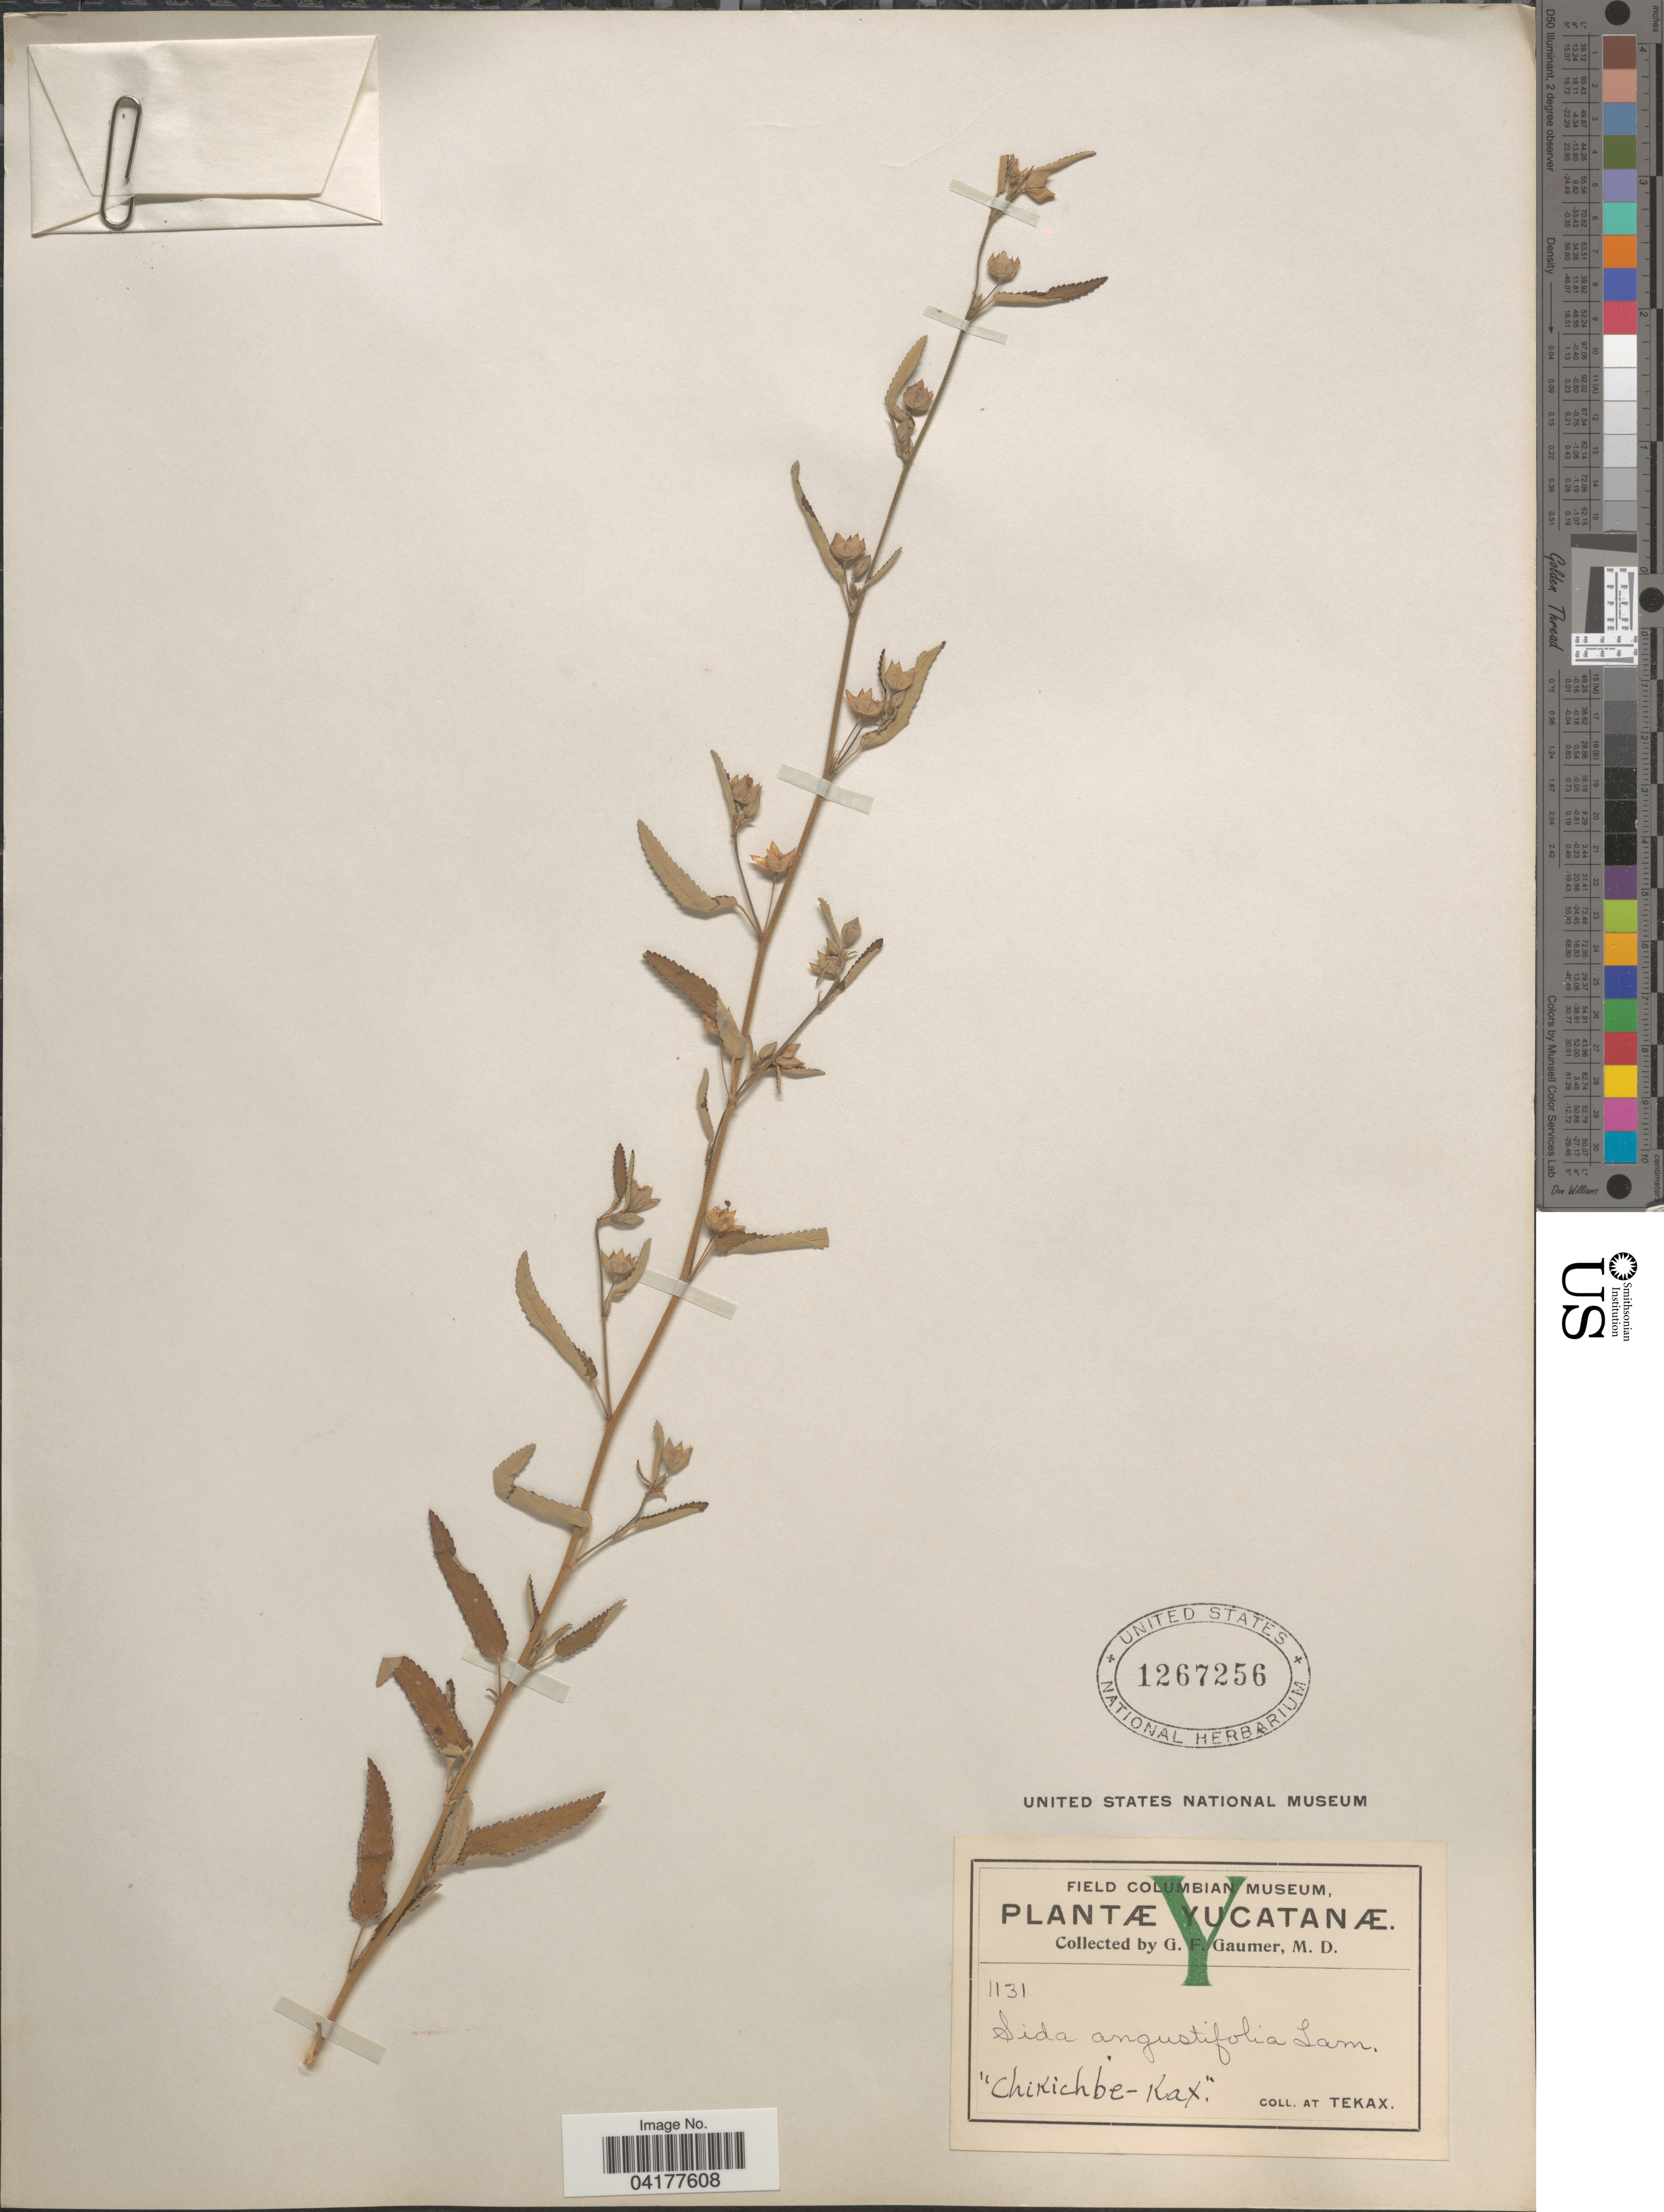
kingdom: Plantae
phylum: Tracheophyta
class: Magnoliopsida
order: Malvales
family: Malvaceae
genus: Sida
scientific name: Sida spinosa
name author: L.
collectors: G. F. Gaumer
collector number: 1131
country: Mexico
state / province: Yucatán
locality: Yucatanæ. "Chikichbe-Kax." Tekax.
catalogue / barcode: US 1267256